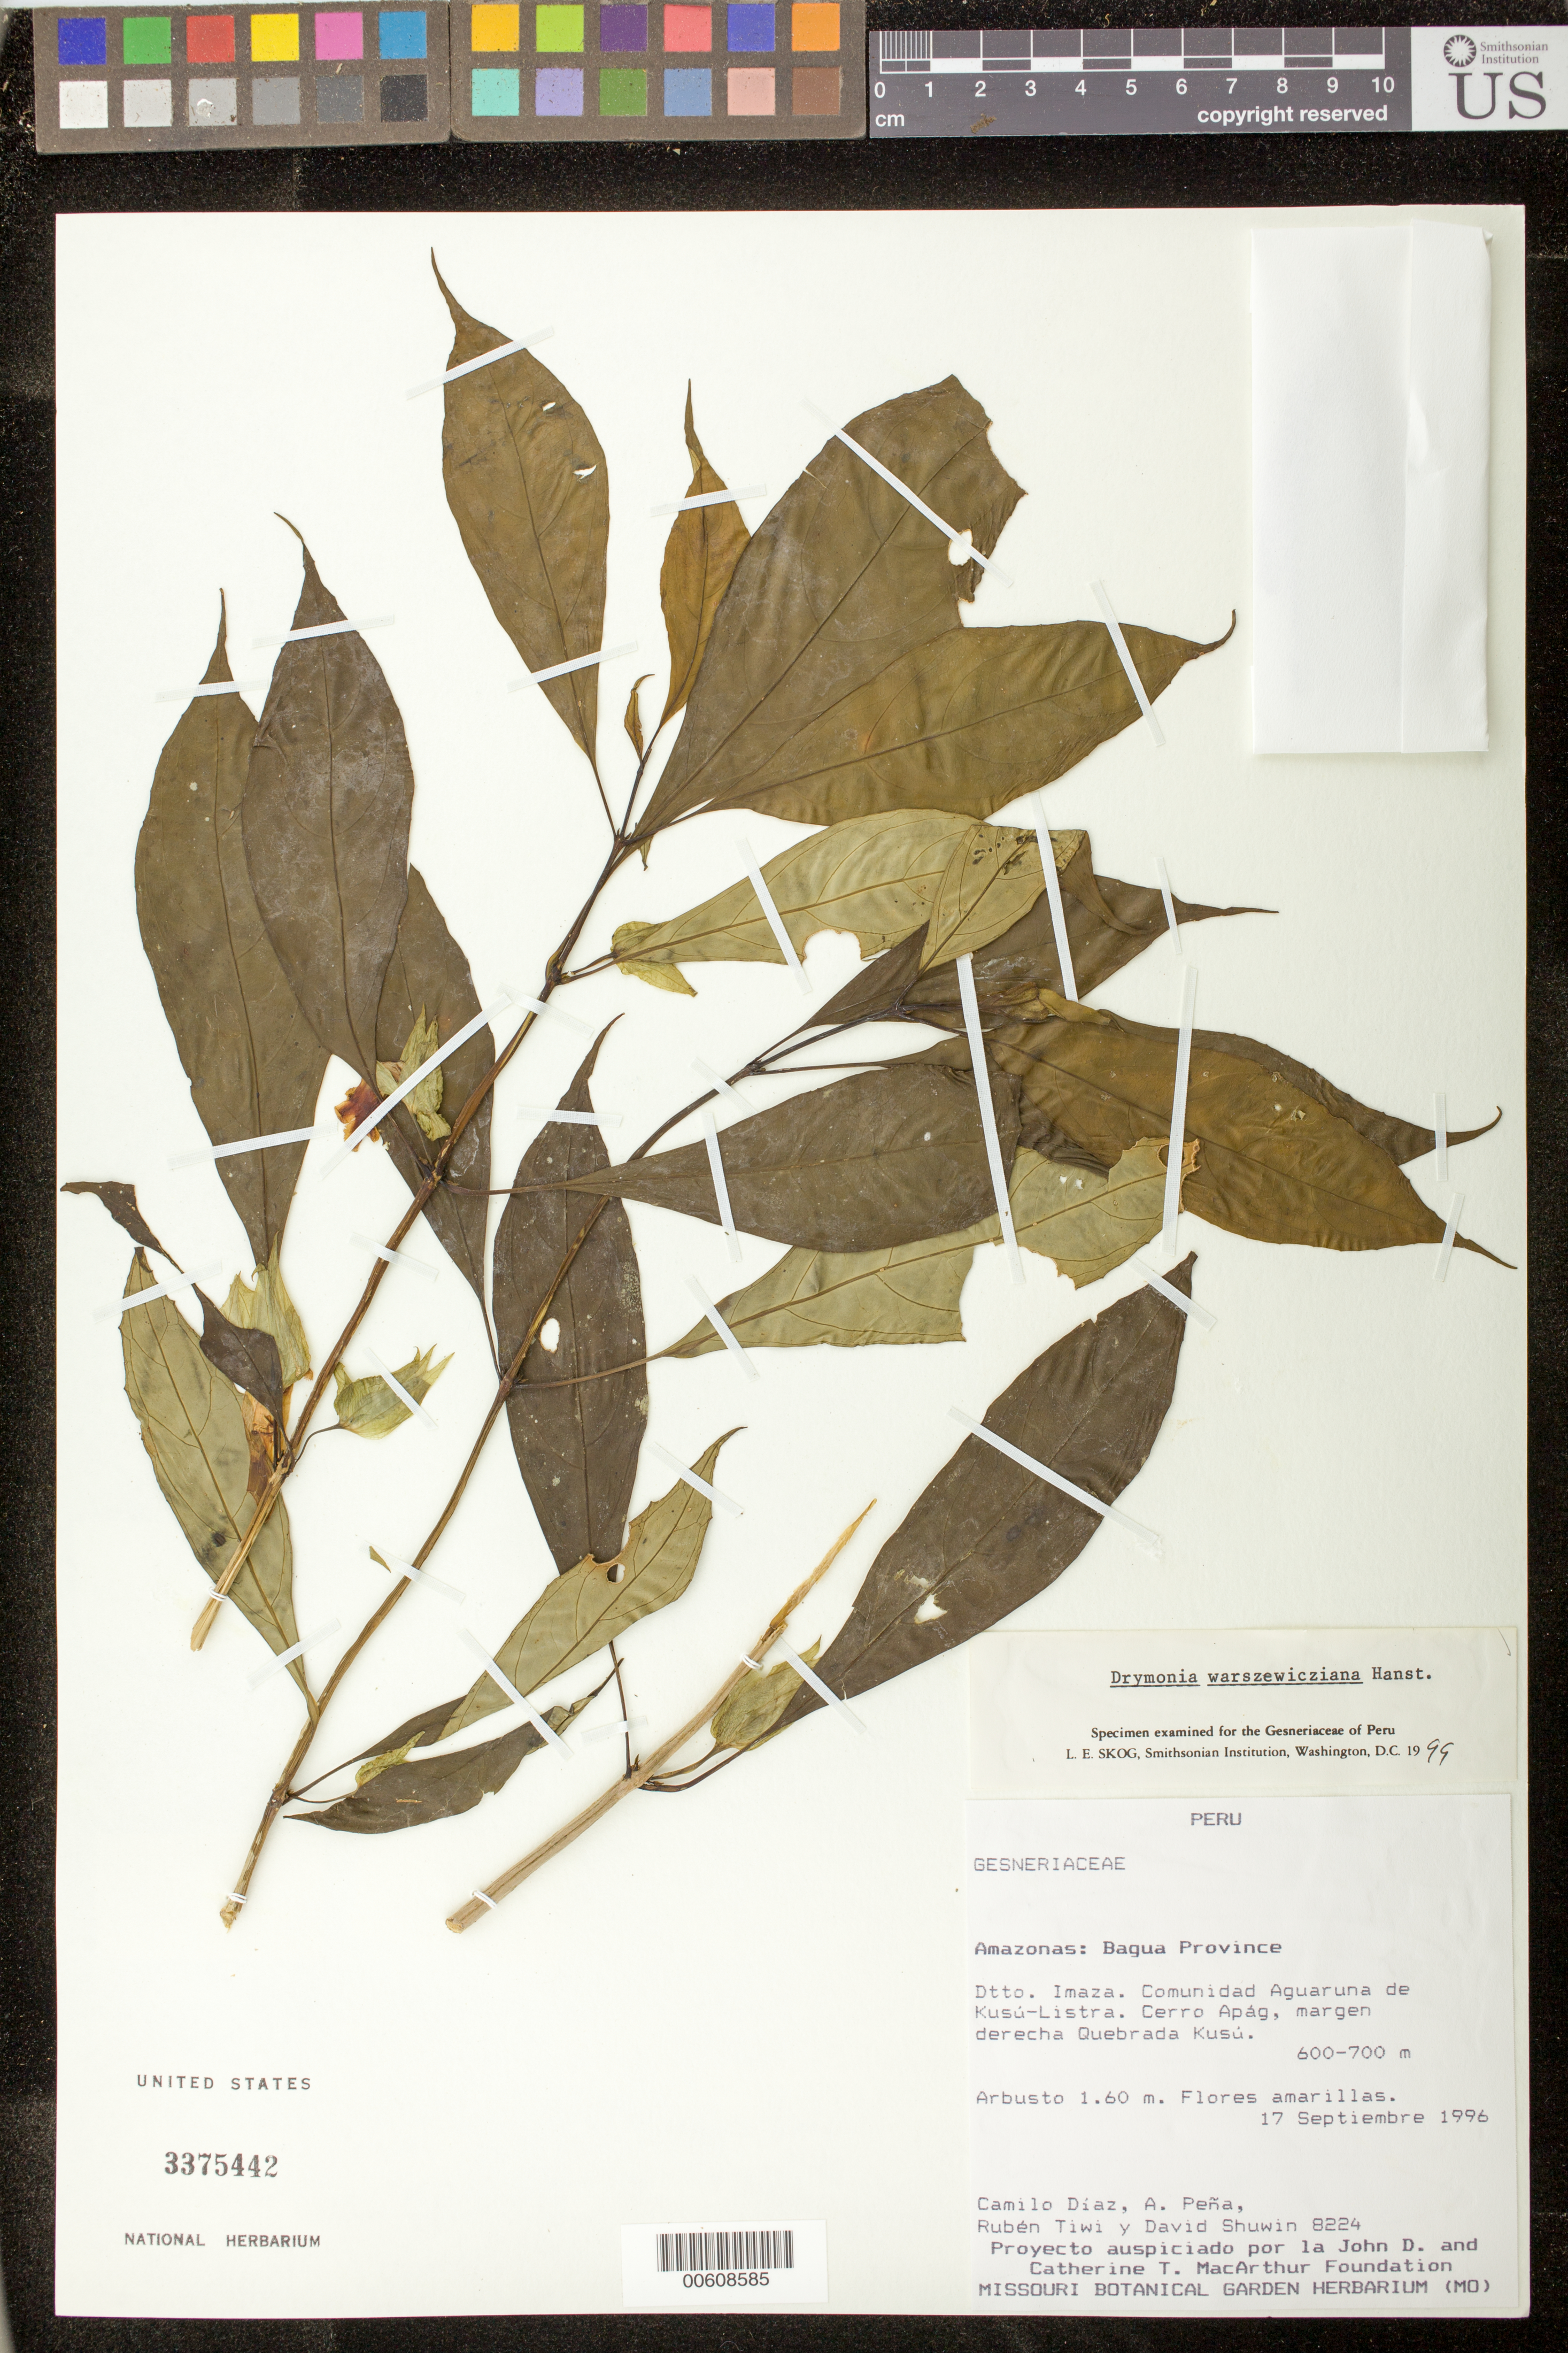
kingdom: Plantae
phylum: Tracheophyta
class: Magnoliopsida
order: Lamiales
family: Gesneriaceae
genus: Drymonia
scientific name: Drymonia warszewicziana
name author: Hanst.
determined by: Skog, Laurence E.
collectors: C. Díaz S., A. Peña, R. Tiwi & D. Shuwin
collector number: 8224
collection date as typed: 17 Sep 1996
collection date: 1996-09-17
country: Peru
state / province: Amazonas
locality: Prov. Bagua; Dtto. Imaza, comunidad Aguaruna de Kusú-Listra, Cerro Apág, margen derecha Quebrada Kusú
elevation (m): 600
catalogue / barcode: US 3375442